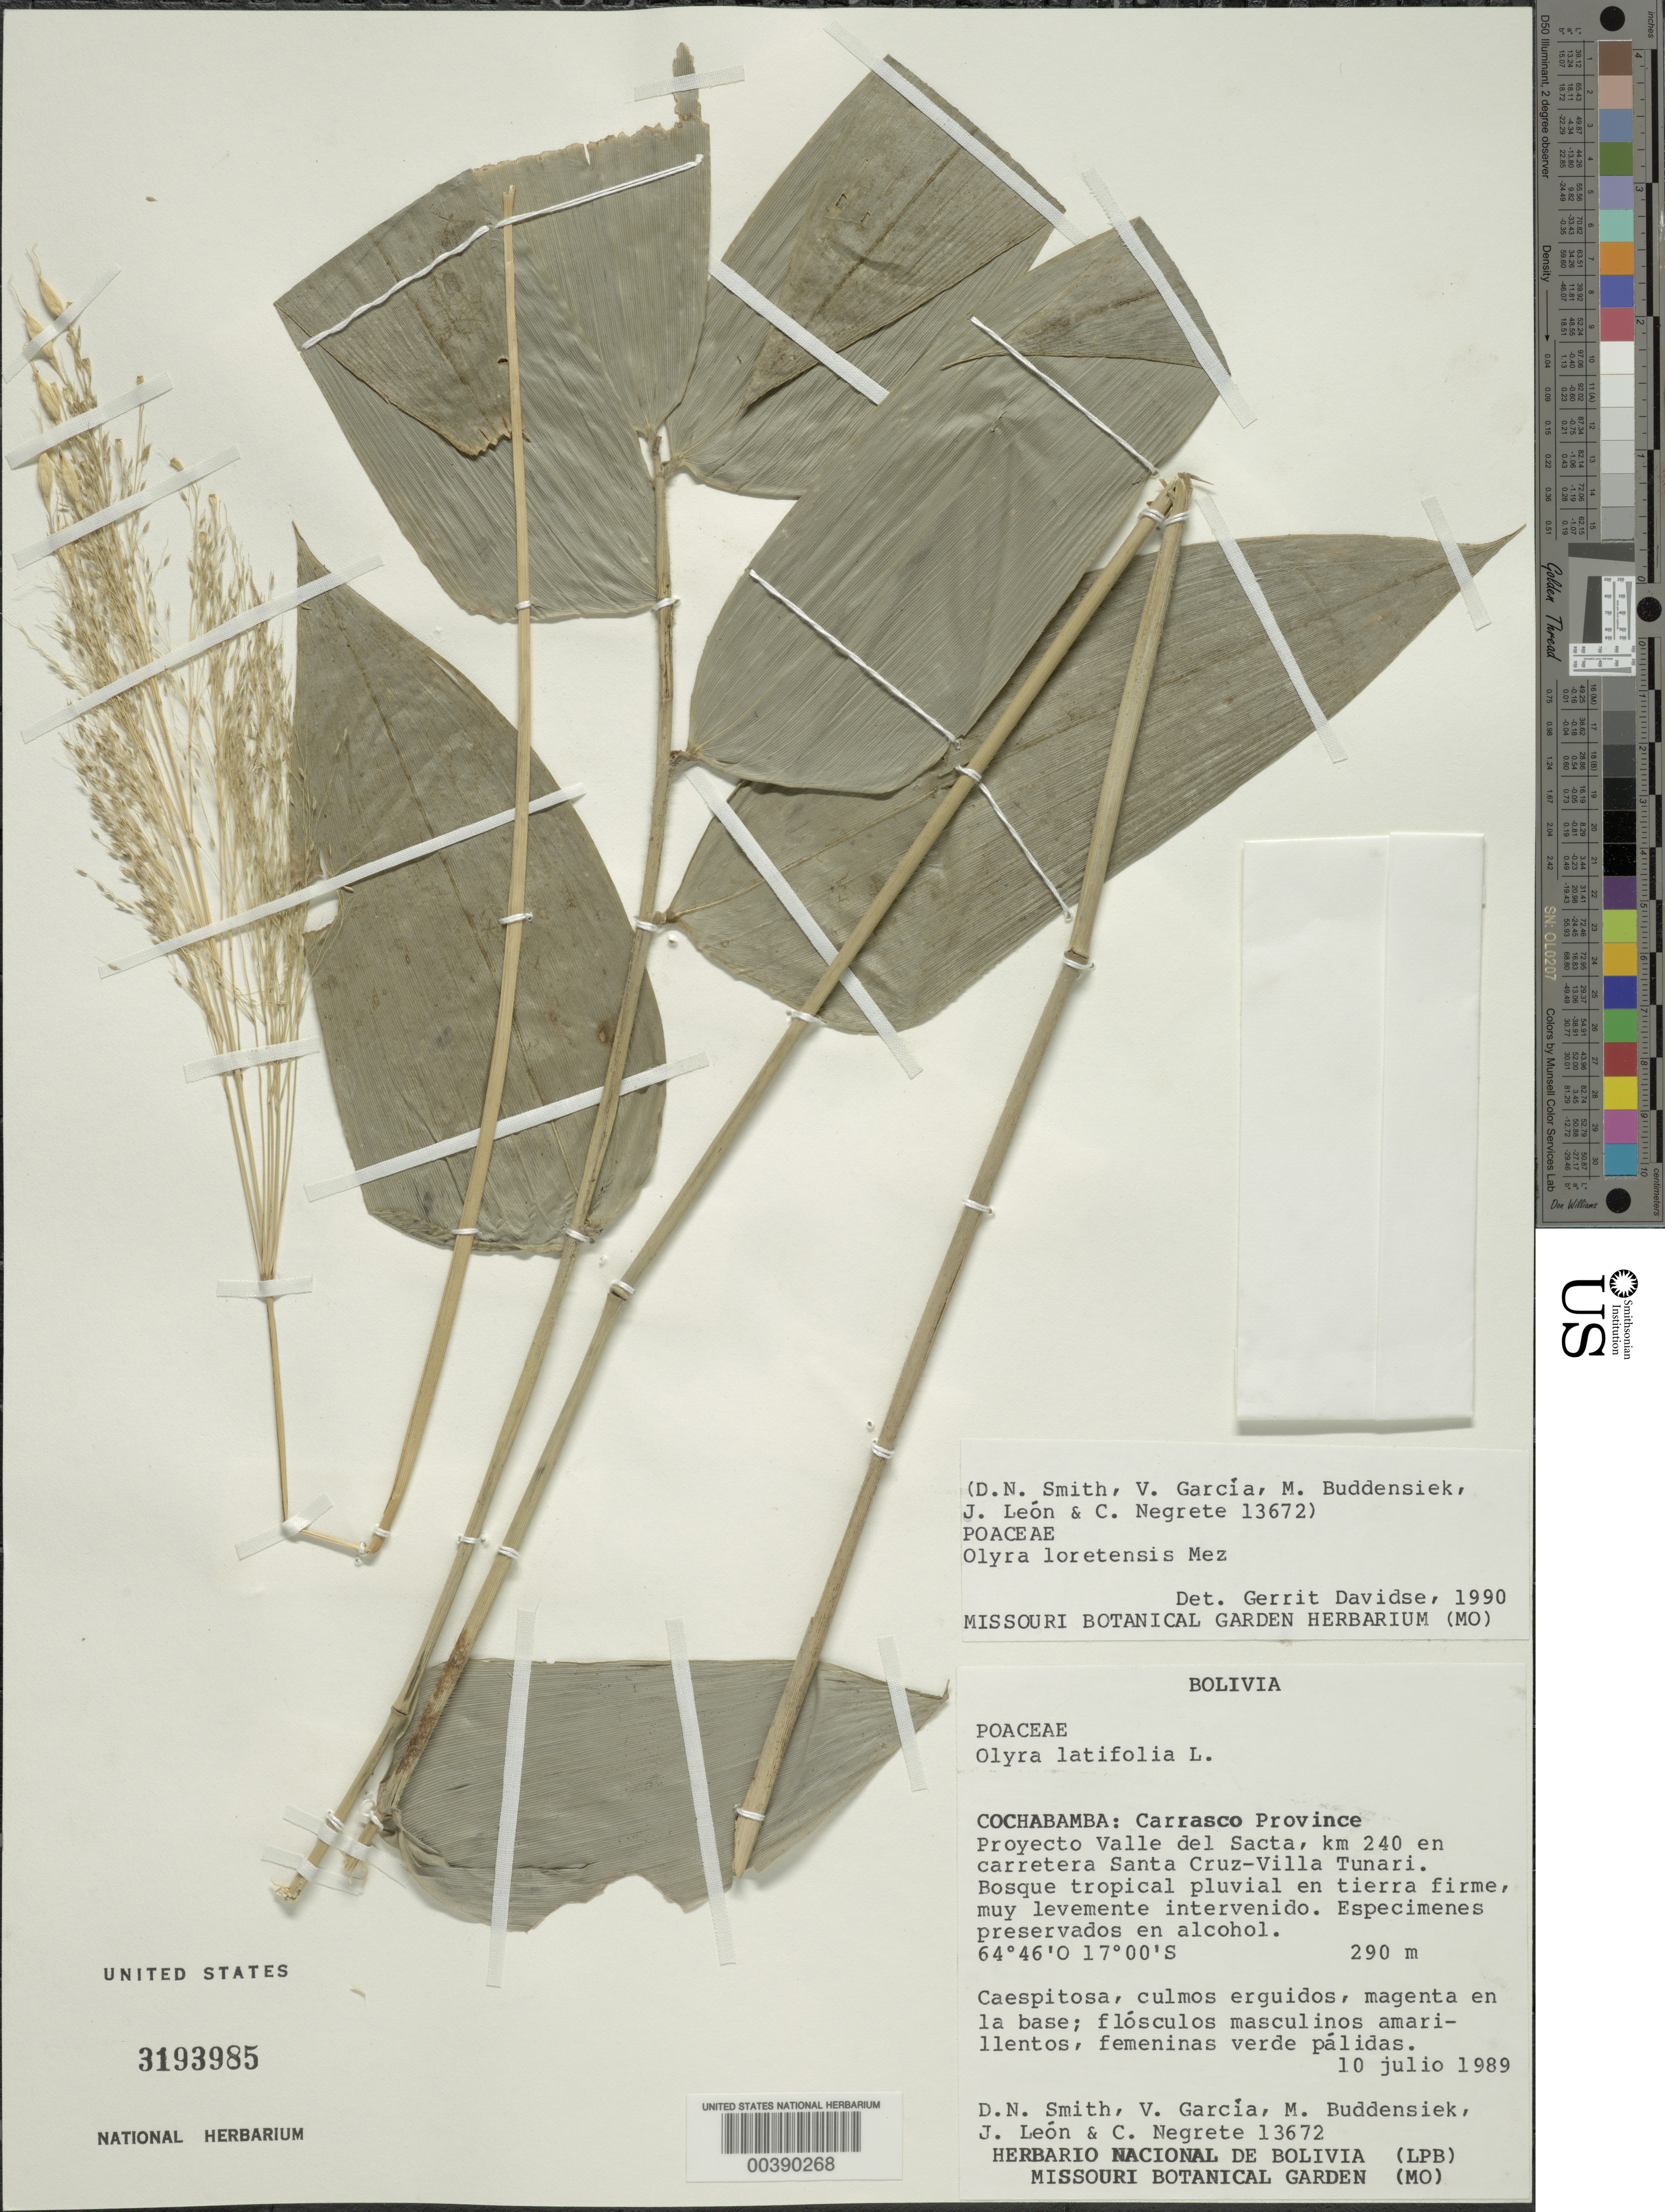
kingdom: Plantae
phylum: Tracheophyta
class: Liliopsida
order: Poales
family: Poaceae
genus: Olyra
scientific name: Olyra loretensis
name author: Mez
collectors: D. Smith, V. Garcia, M. Buddensiek & J. León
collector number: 13672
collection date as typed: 10 Jul 1989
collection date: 1989-07-10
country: Bolivia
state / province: Cochabamba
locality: Proyecto Valle del Sacta, km 240 en Carretera Santa Cruz-Villa Tunari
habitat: Bosque tropical pluvial en tierra firme, muy levemente intervenido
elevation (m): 290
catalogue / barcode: US 3193985